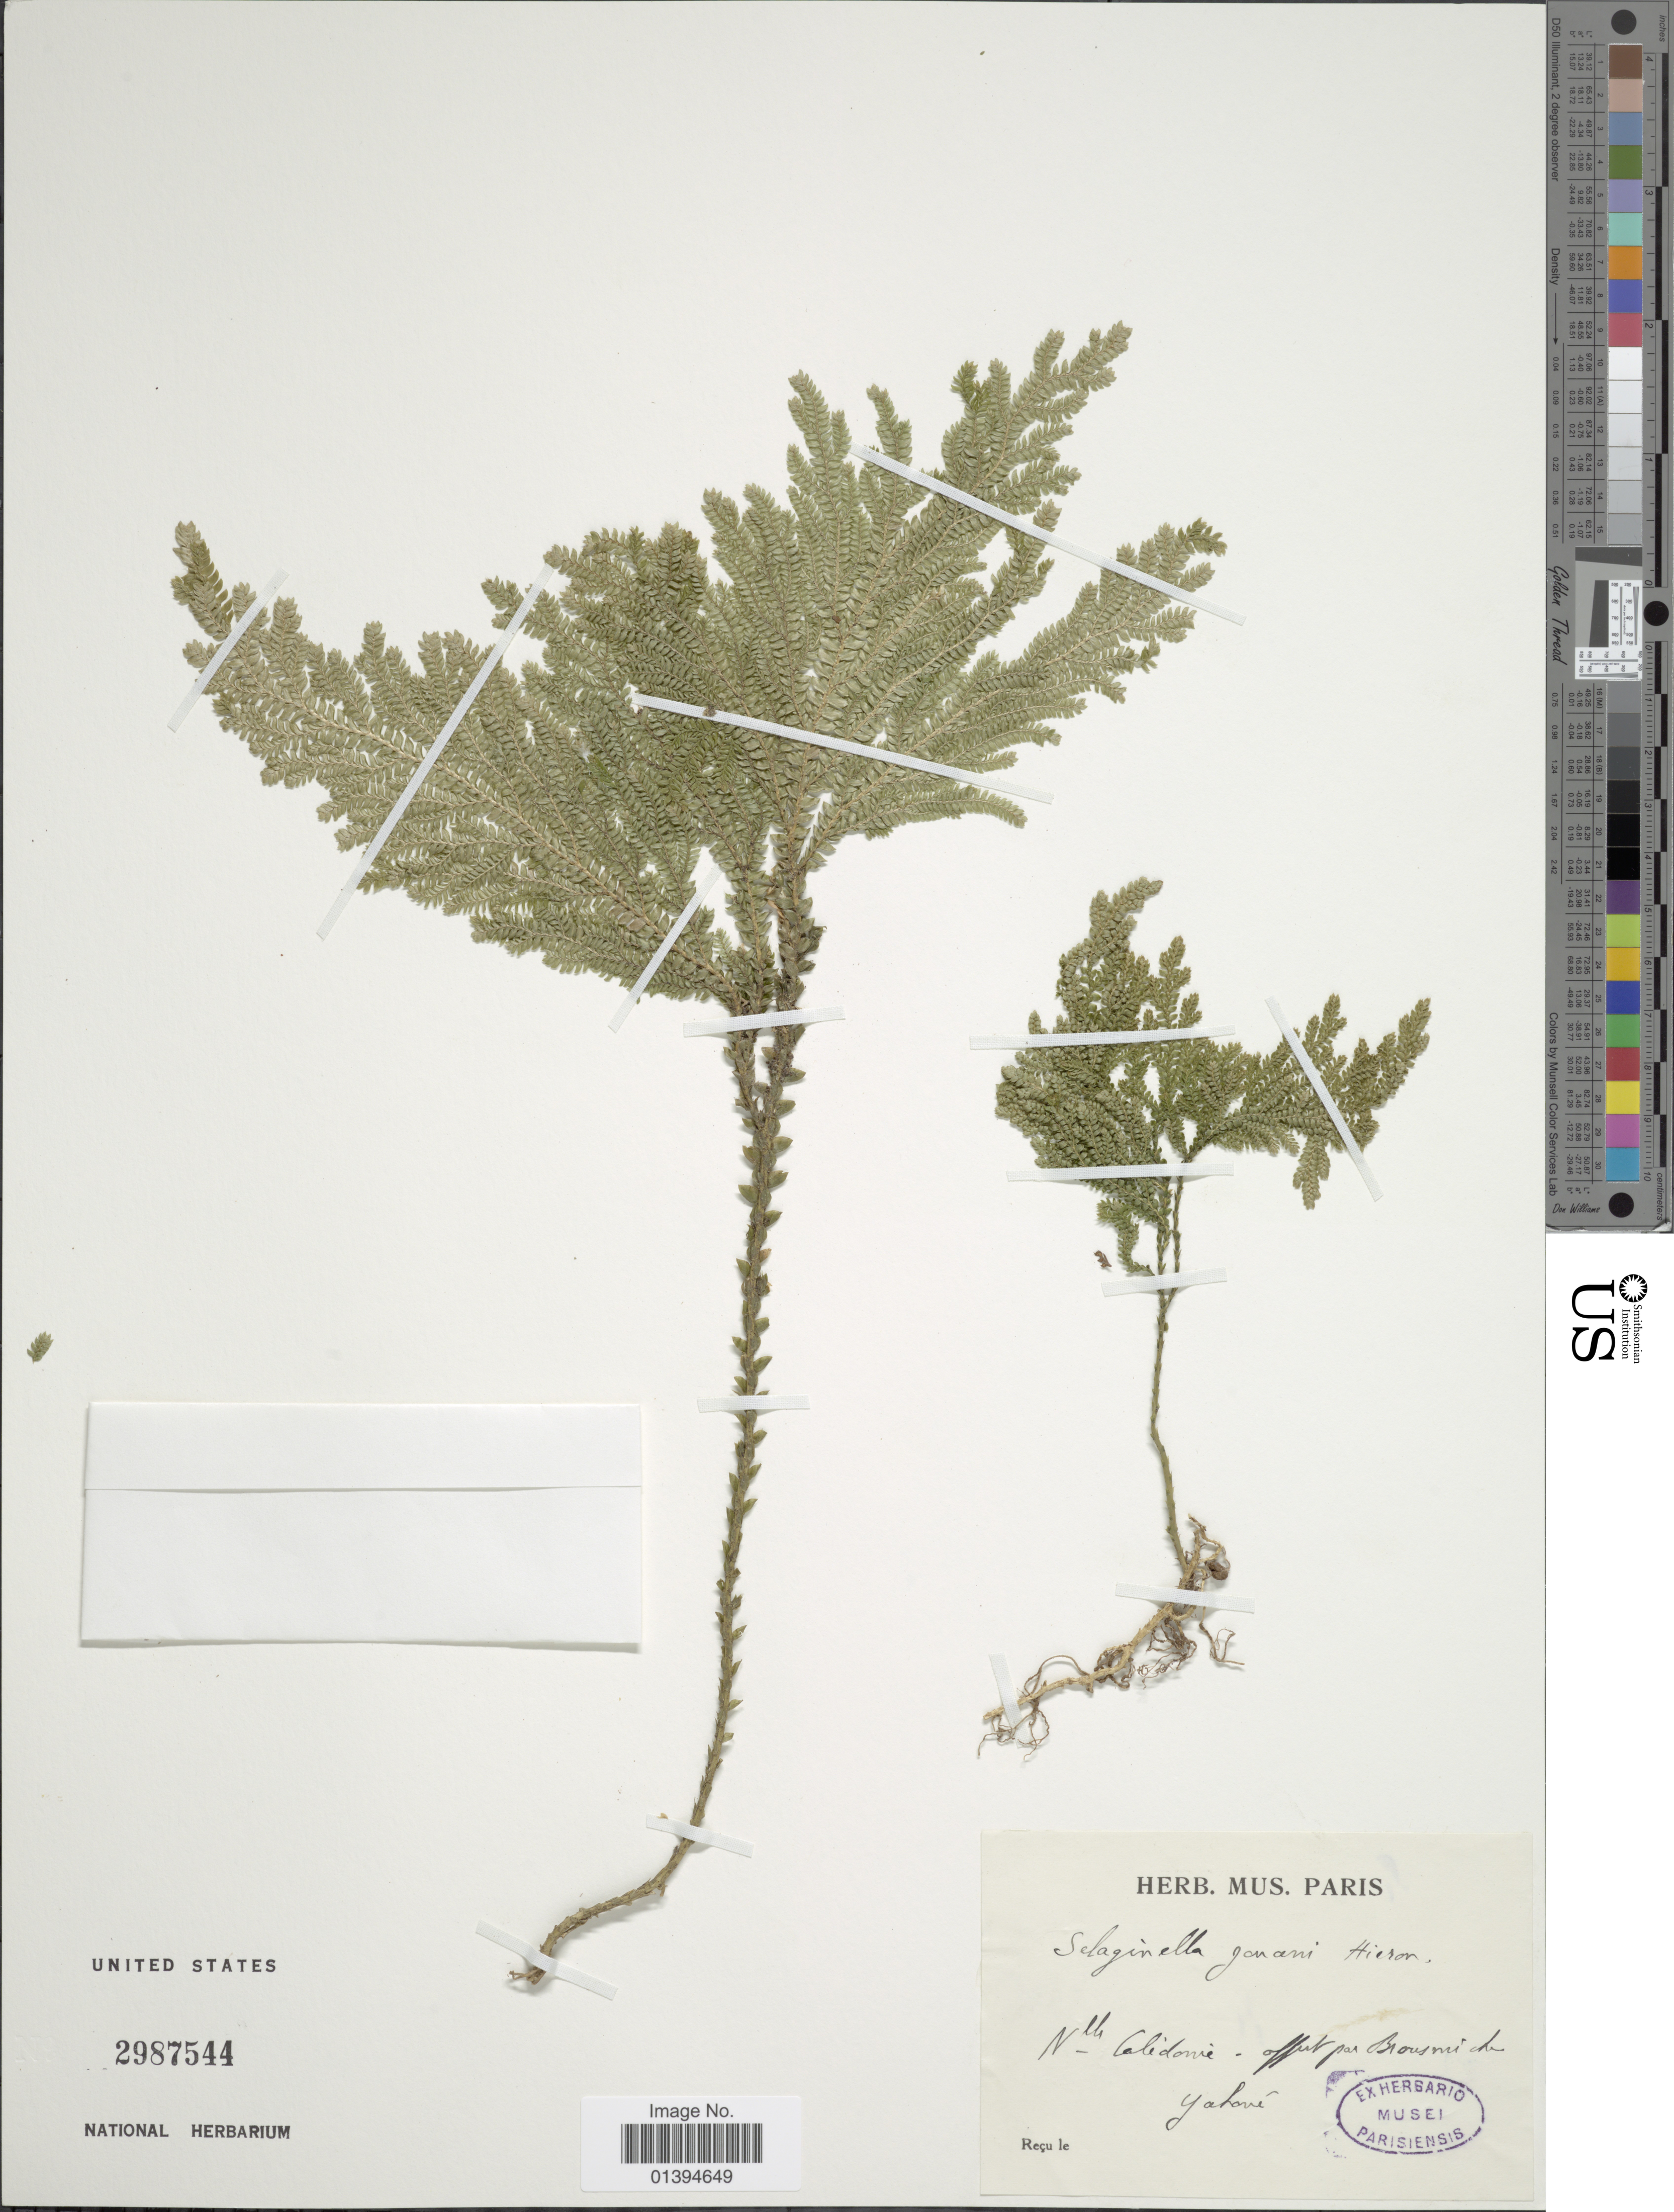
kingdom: Plantae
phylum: Tracheophyta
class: Lycopodiopsida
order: Selaginellales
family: Selaginellaceae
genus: Selaginella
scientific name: Selaginella jouani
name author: Hieron.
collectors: ex herb. Mus. Paris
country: New Caledonia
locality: Brousnisch Yahove [interpreted]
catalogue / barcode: US 2987544